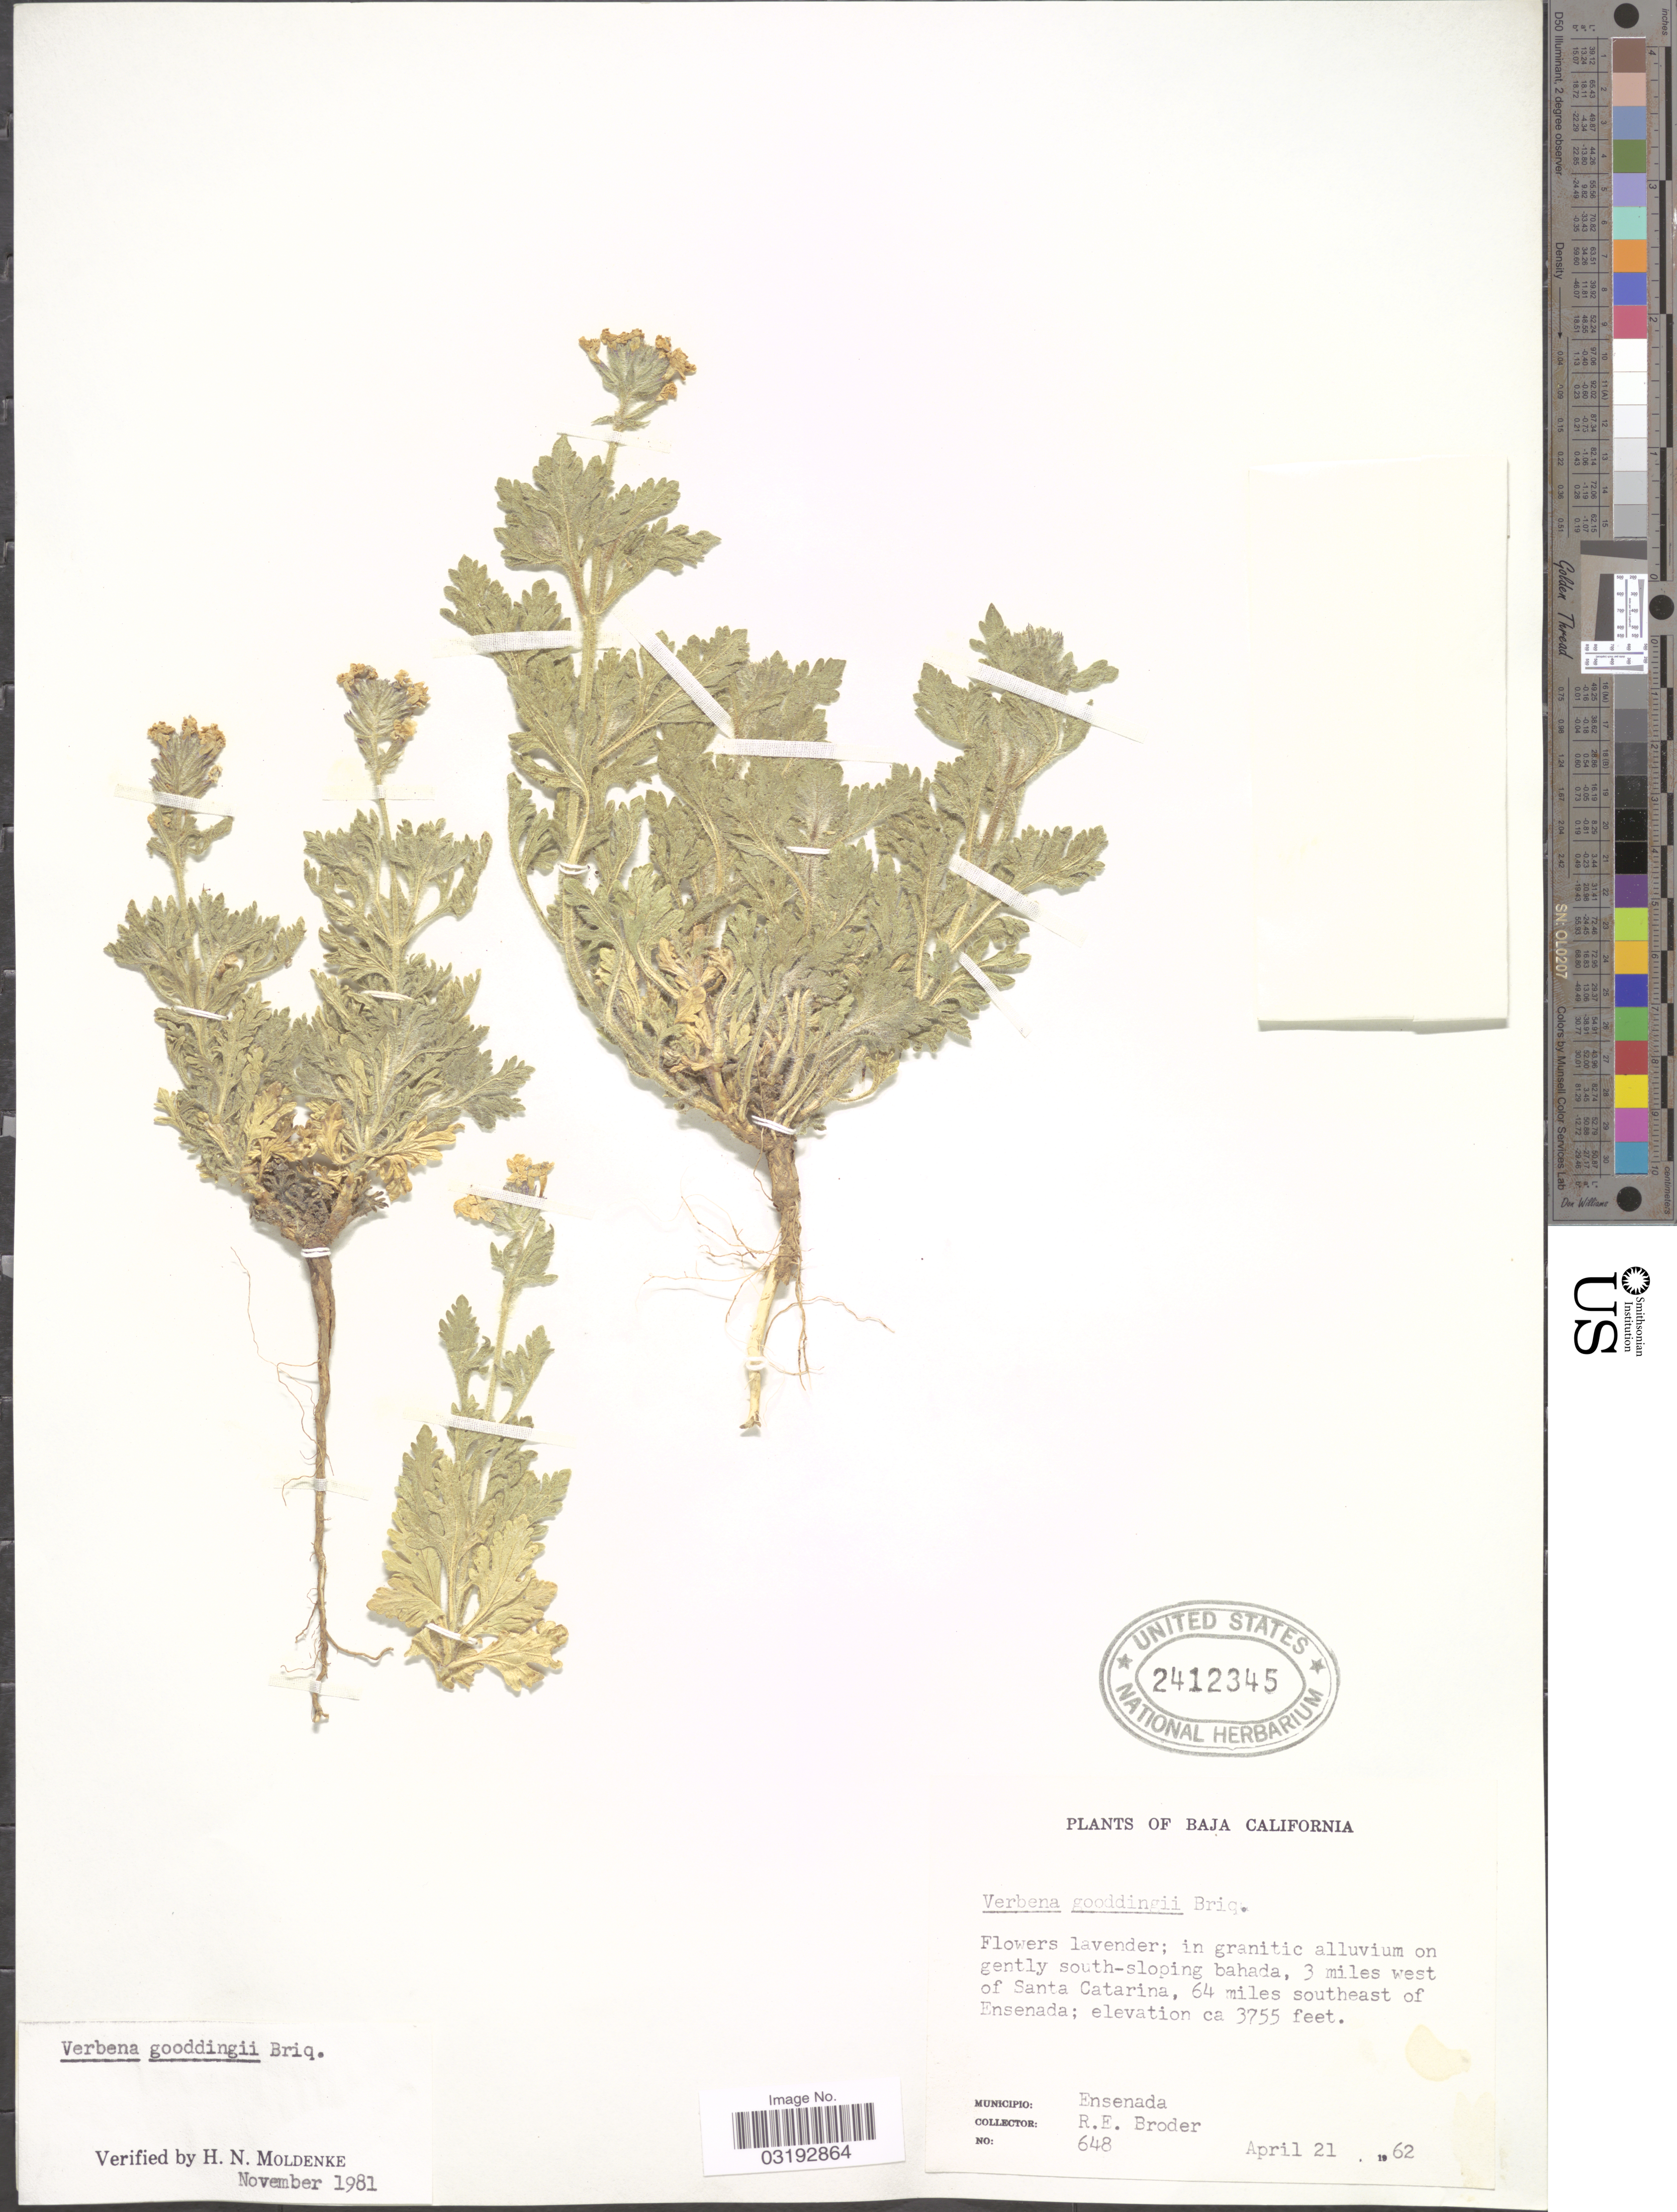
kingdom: Plantae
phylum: Tracheophyta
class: Magnoliopsida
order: Lamiales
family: Verbenaceae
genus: Verbena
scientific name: Verbena gooddingii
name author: Briq.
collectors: R. Broder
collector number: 648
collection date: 1962-04-21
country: Mexico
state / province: Baja California Norte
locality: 3 miles west of Santa Catarina, 64 miles southeast of Ensenada. Municipio: Ensenada.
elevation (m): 1145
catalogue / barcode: US 2412345